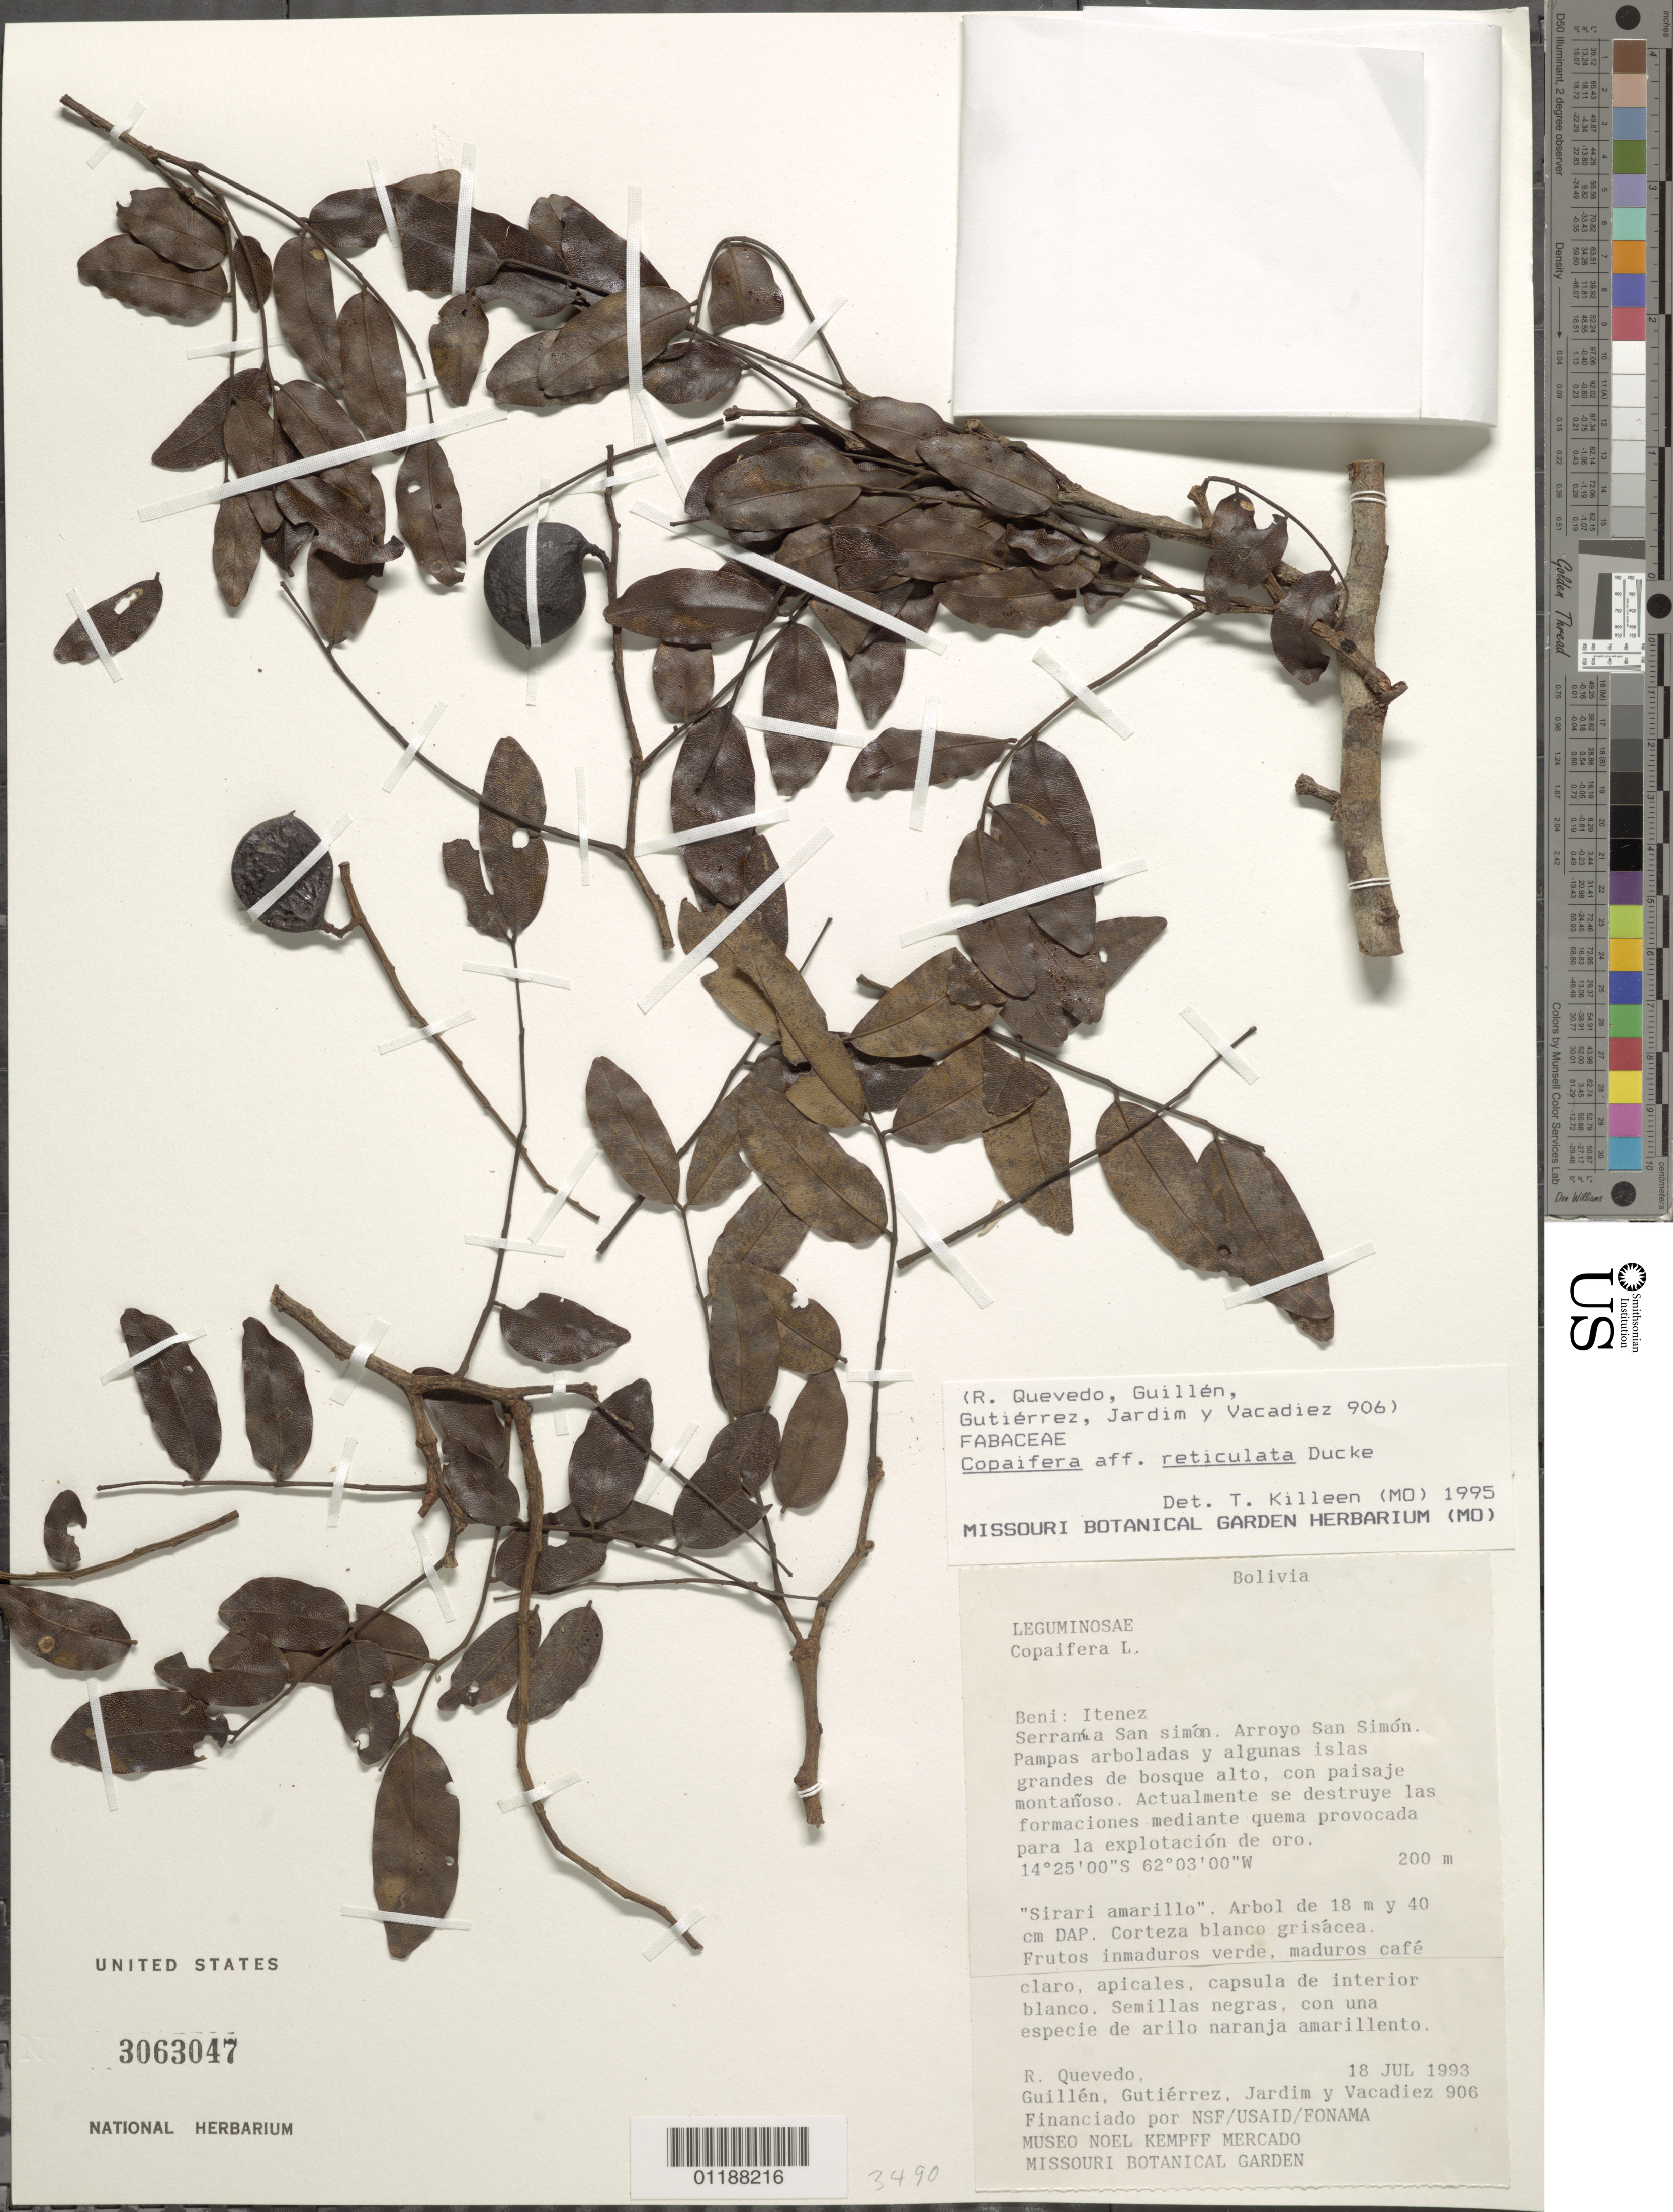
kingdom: Plantae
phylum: Tracheophyta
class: Magnoliopsida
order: Fabales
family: Fabaceae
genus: Copaifera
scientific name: Copaifera reticulata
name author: Ducke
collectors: R. Quevedo, -- Guillen, Gutiérrez, --, Jardim, -- & -. Vacadiez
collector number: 906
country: Bolivia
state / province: Beni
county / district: Iténez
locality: Serrania de San Simon, Arroyo San Simon Pampas arboladas y algunas islas grandes de bosque alto.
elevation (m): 200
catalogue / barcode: US 3063047